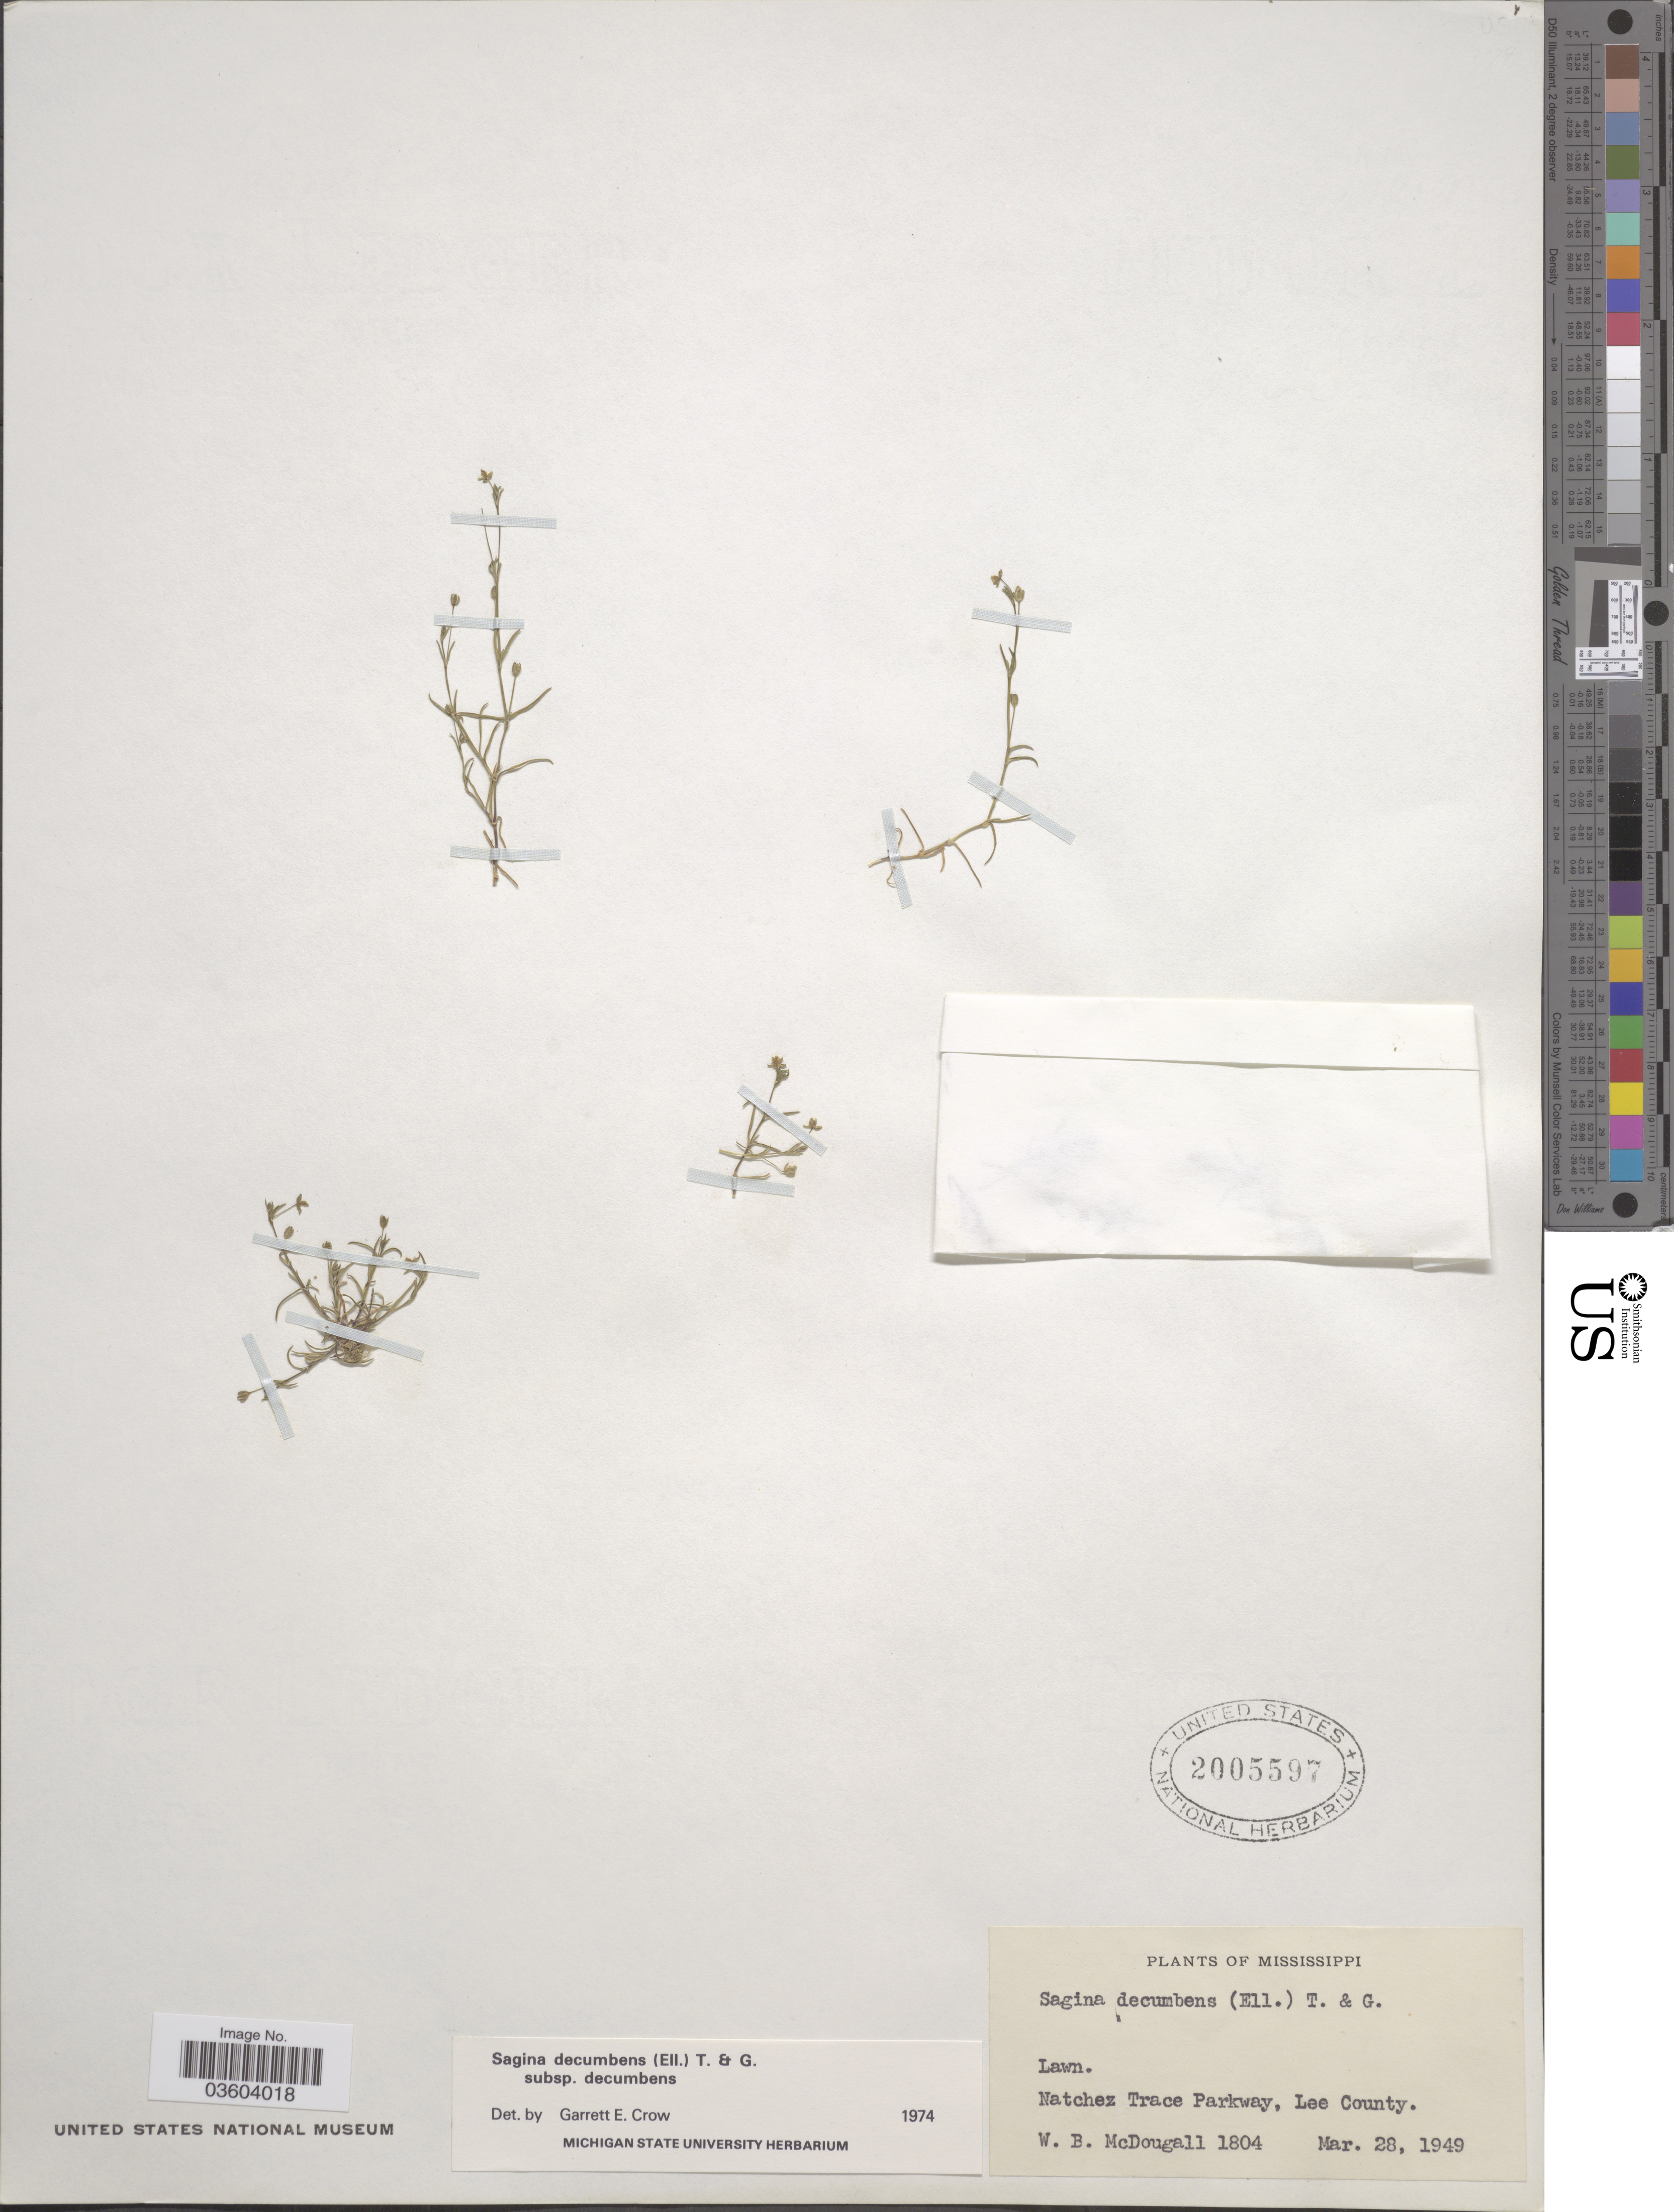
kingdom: Plantae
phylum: Tracheophyta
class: Magnoliopsida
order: Caryophyllales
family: Caryophyllaceae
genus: Sagina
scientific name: Sagina decumbens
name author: (Elliott) Torr. & A. Gray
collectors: W. B. McDougall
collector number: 1804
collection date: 1949-03-28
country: United States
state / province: Mississippi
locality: Natchez Trace Parkway, Lee County.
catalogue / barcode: US 2005597